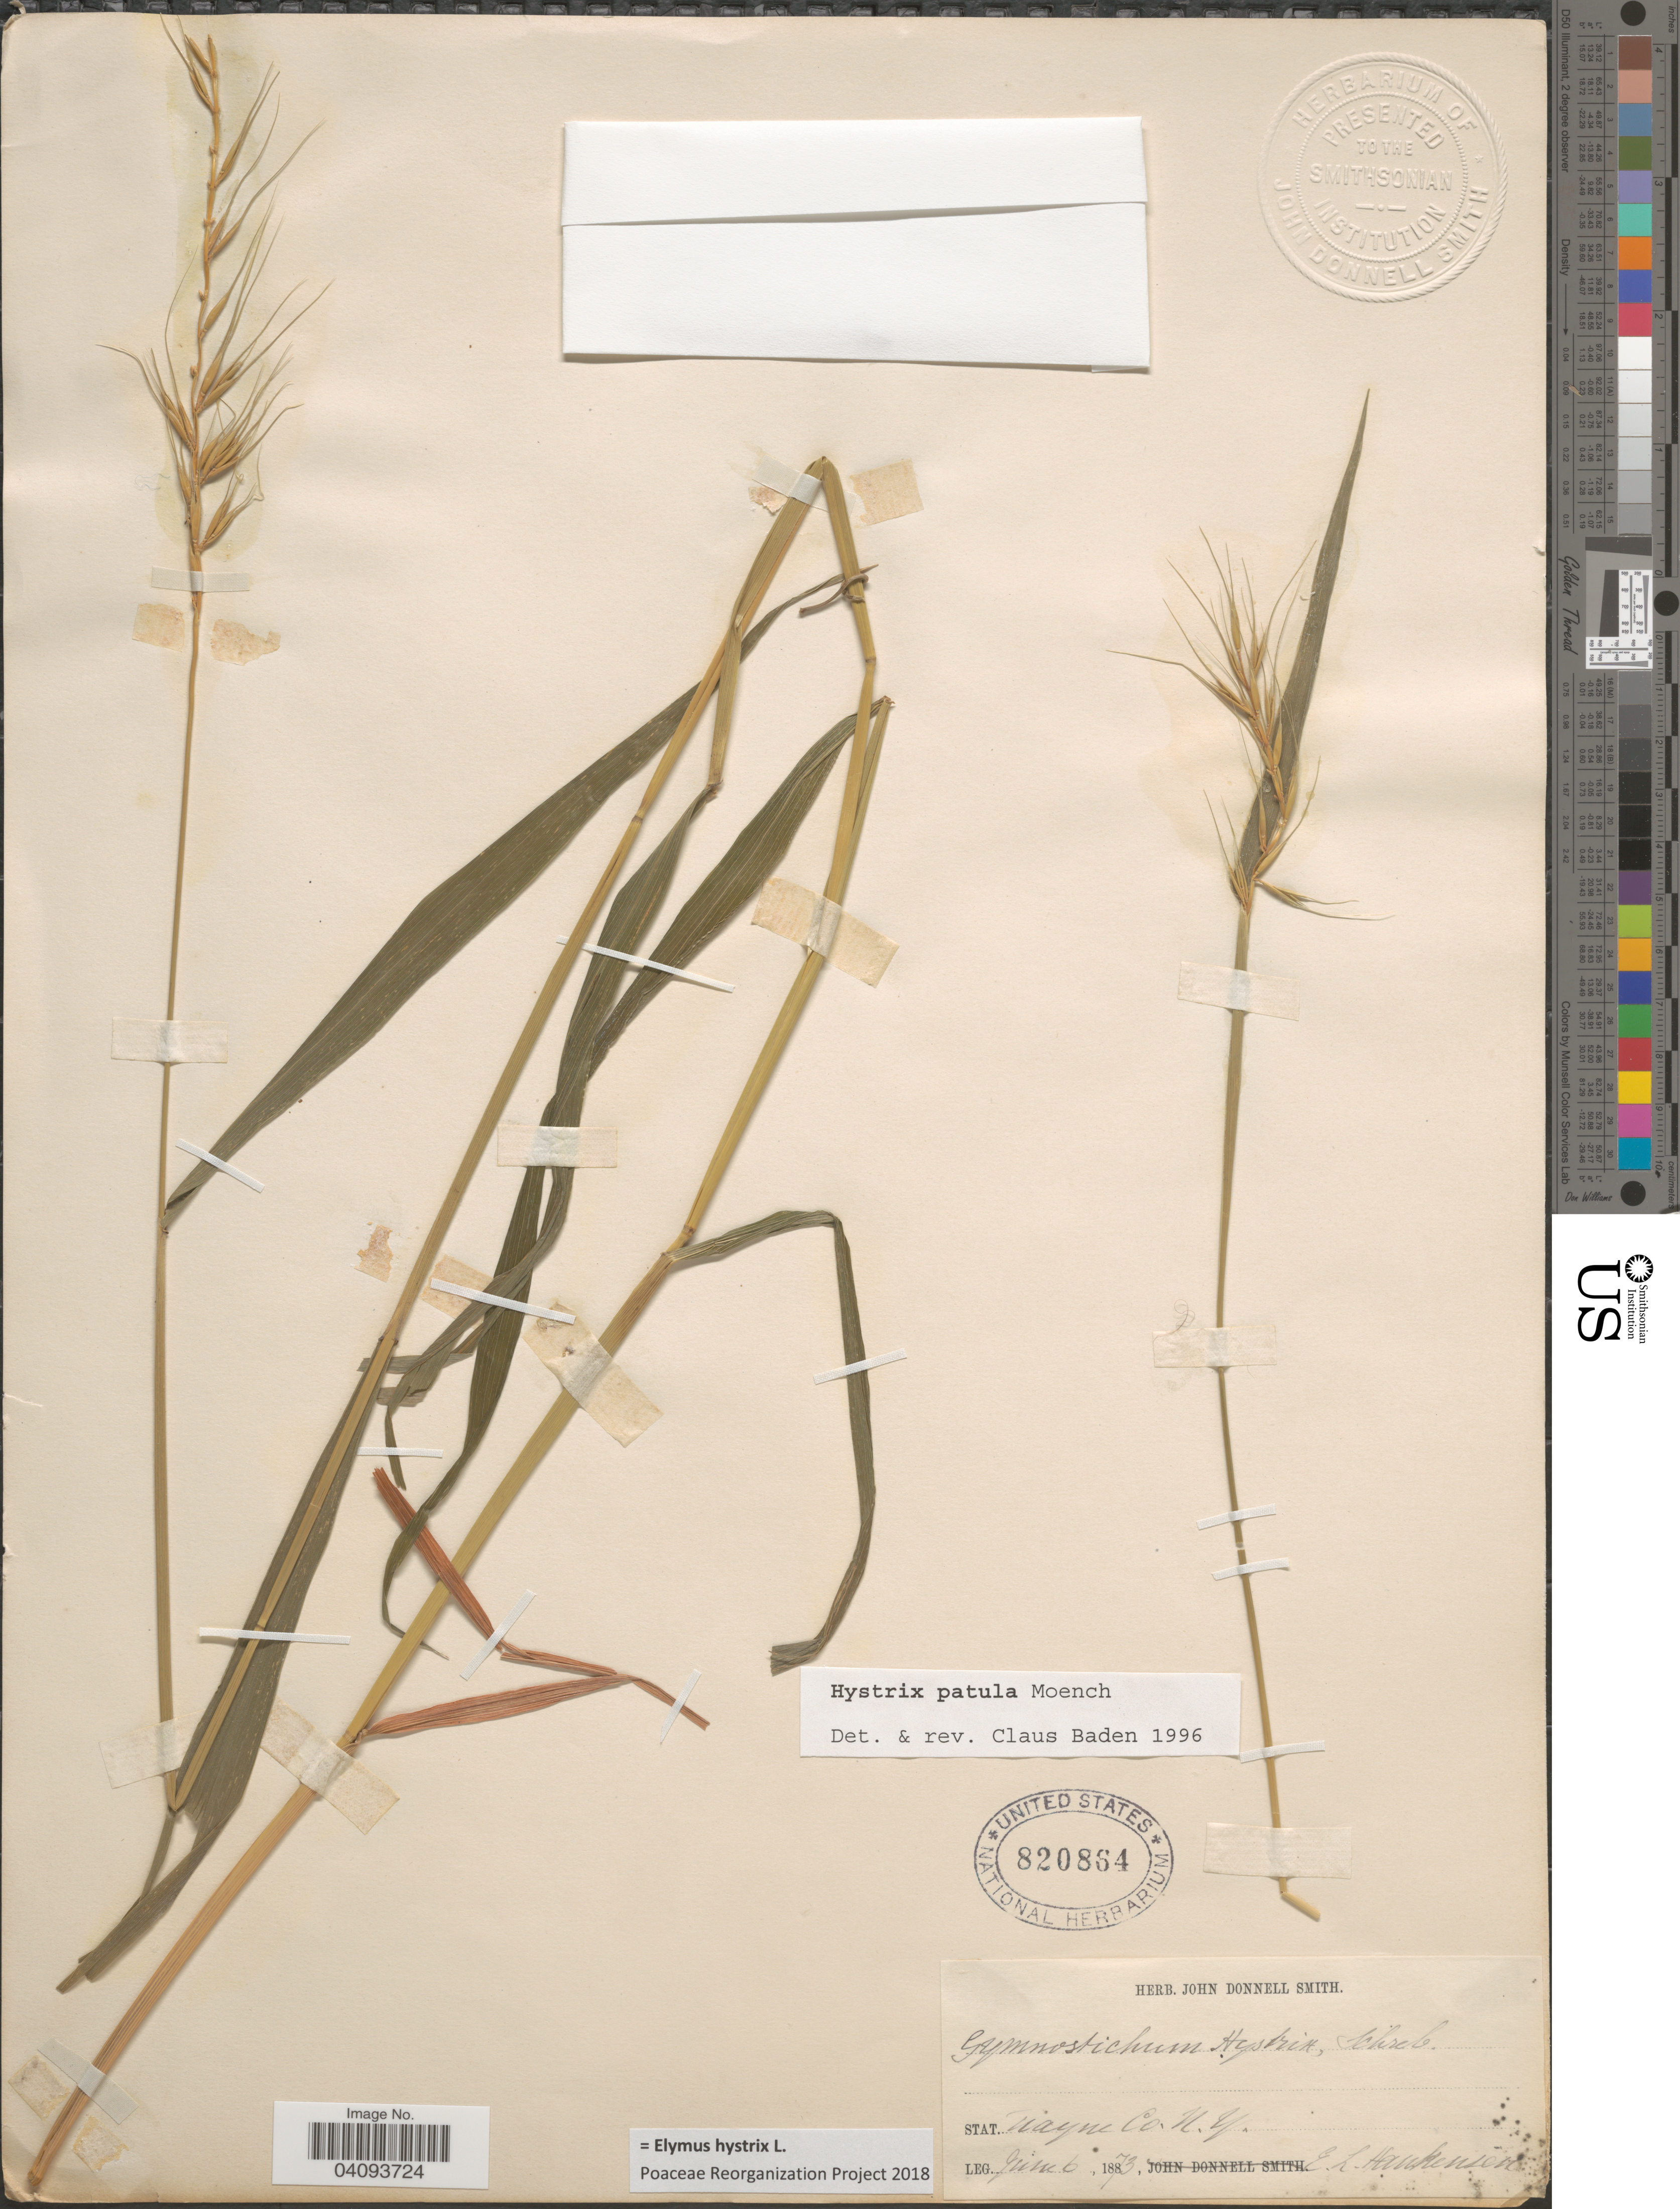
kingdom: Plantae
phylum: Tracheophyta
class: Liliopsida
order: Poales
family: Poaceae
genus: Elymus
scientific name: Elymus hystrix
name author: L.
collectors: E. Haukensen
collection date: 1873-06-06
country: United States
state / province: New York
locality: Wayne Co.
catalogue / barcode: US 820864